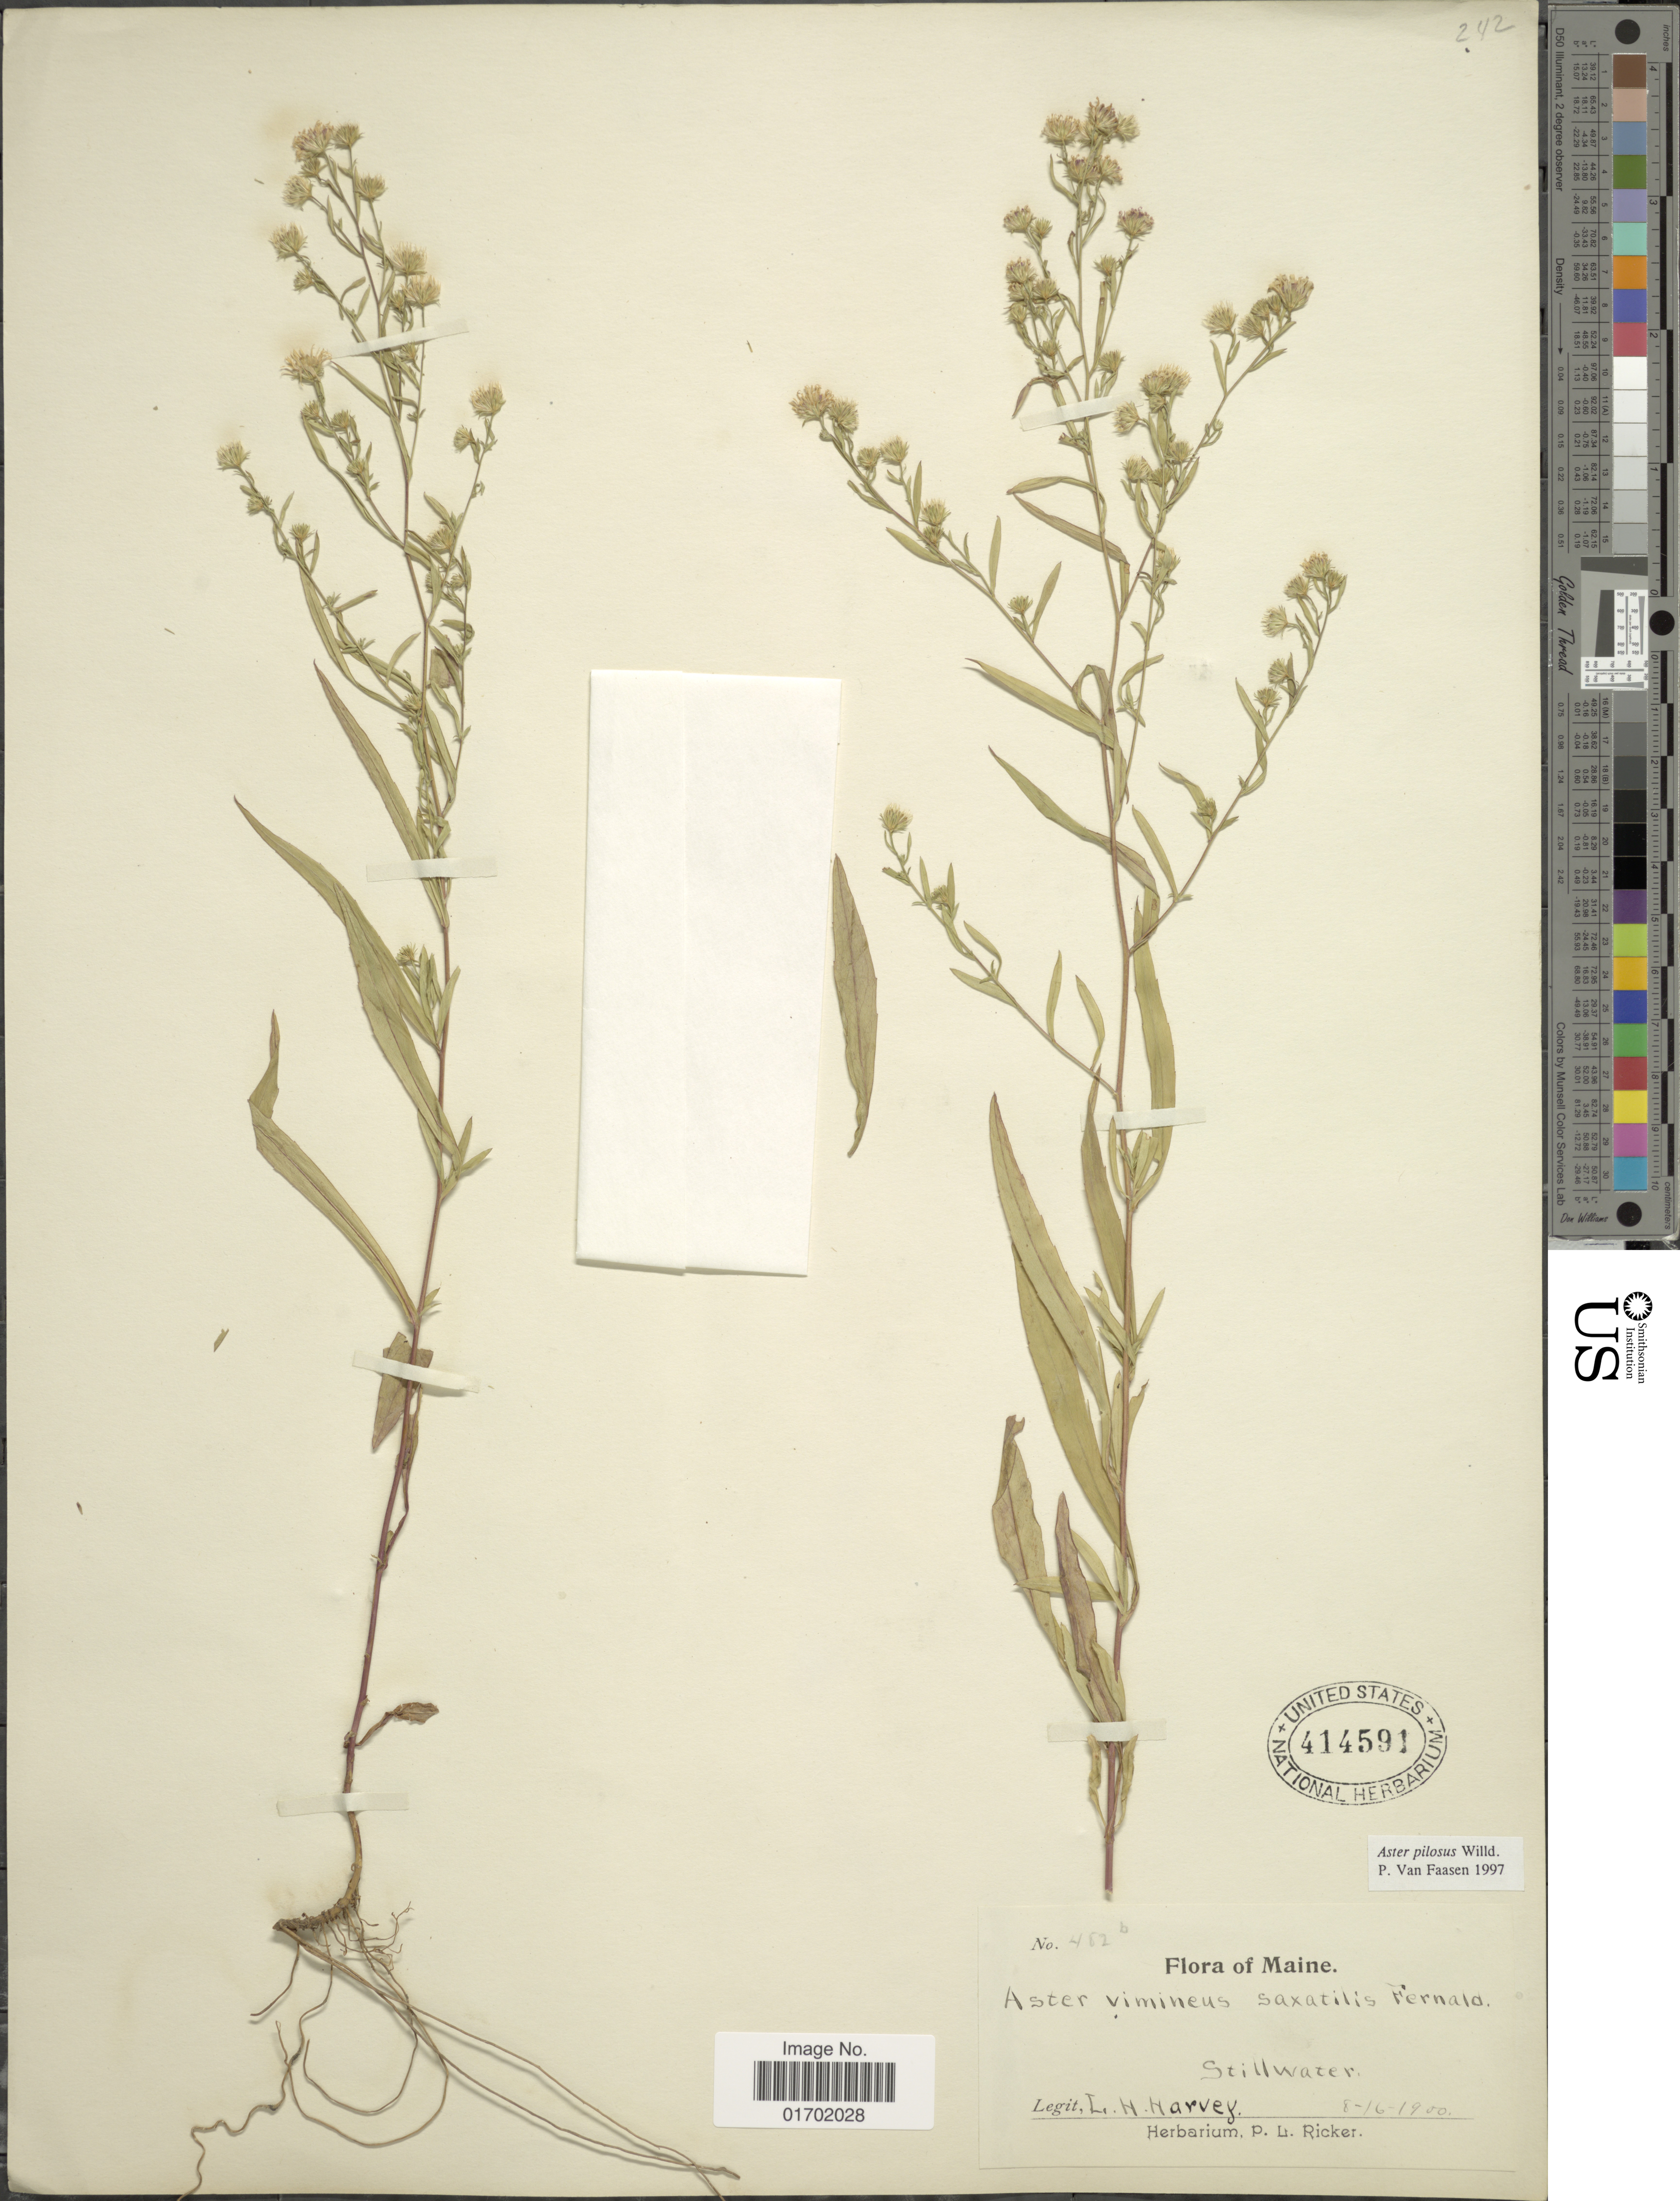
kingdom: Plantae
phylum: Tracheophyta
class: Magnoliopsida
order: Asterales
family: Asteraceae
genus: Symphyotrichum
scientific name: Symphyotrichum pilosum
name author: (Willd.) G.L. Nesom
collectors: L. H. Harvey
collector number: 482b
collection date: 1950-08-16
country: United States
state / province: Maine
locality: Stillwater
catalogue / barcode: US 414591